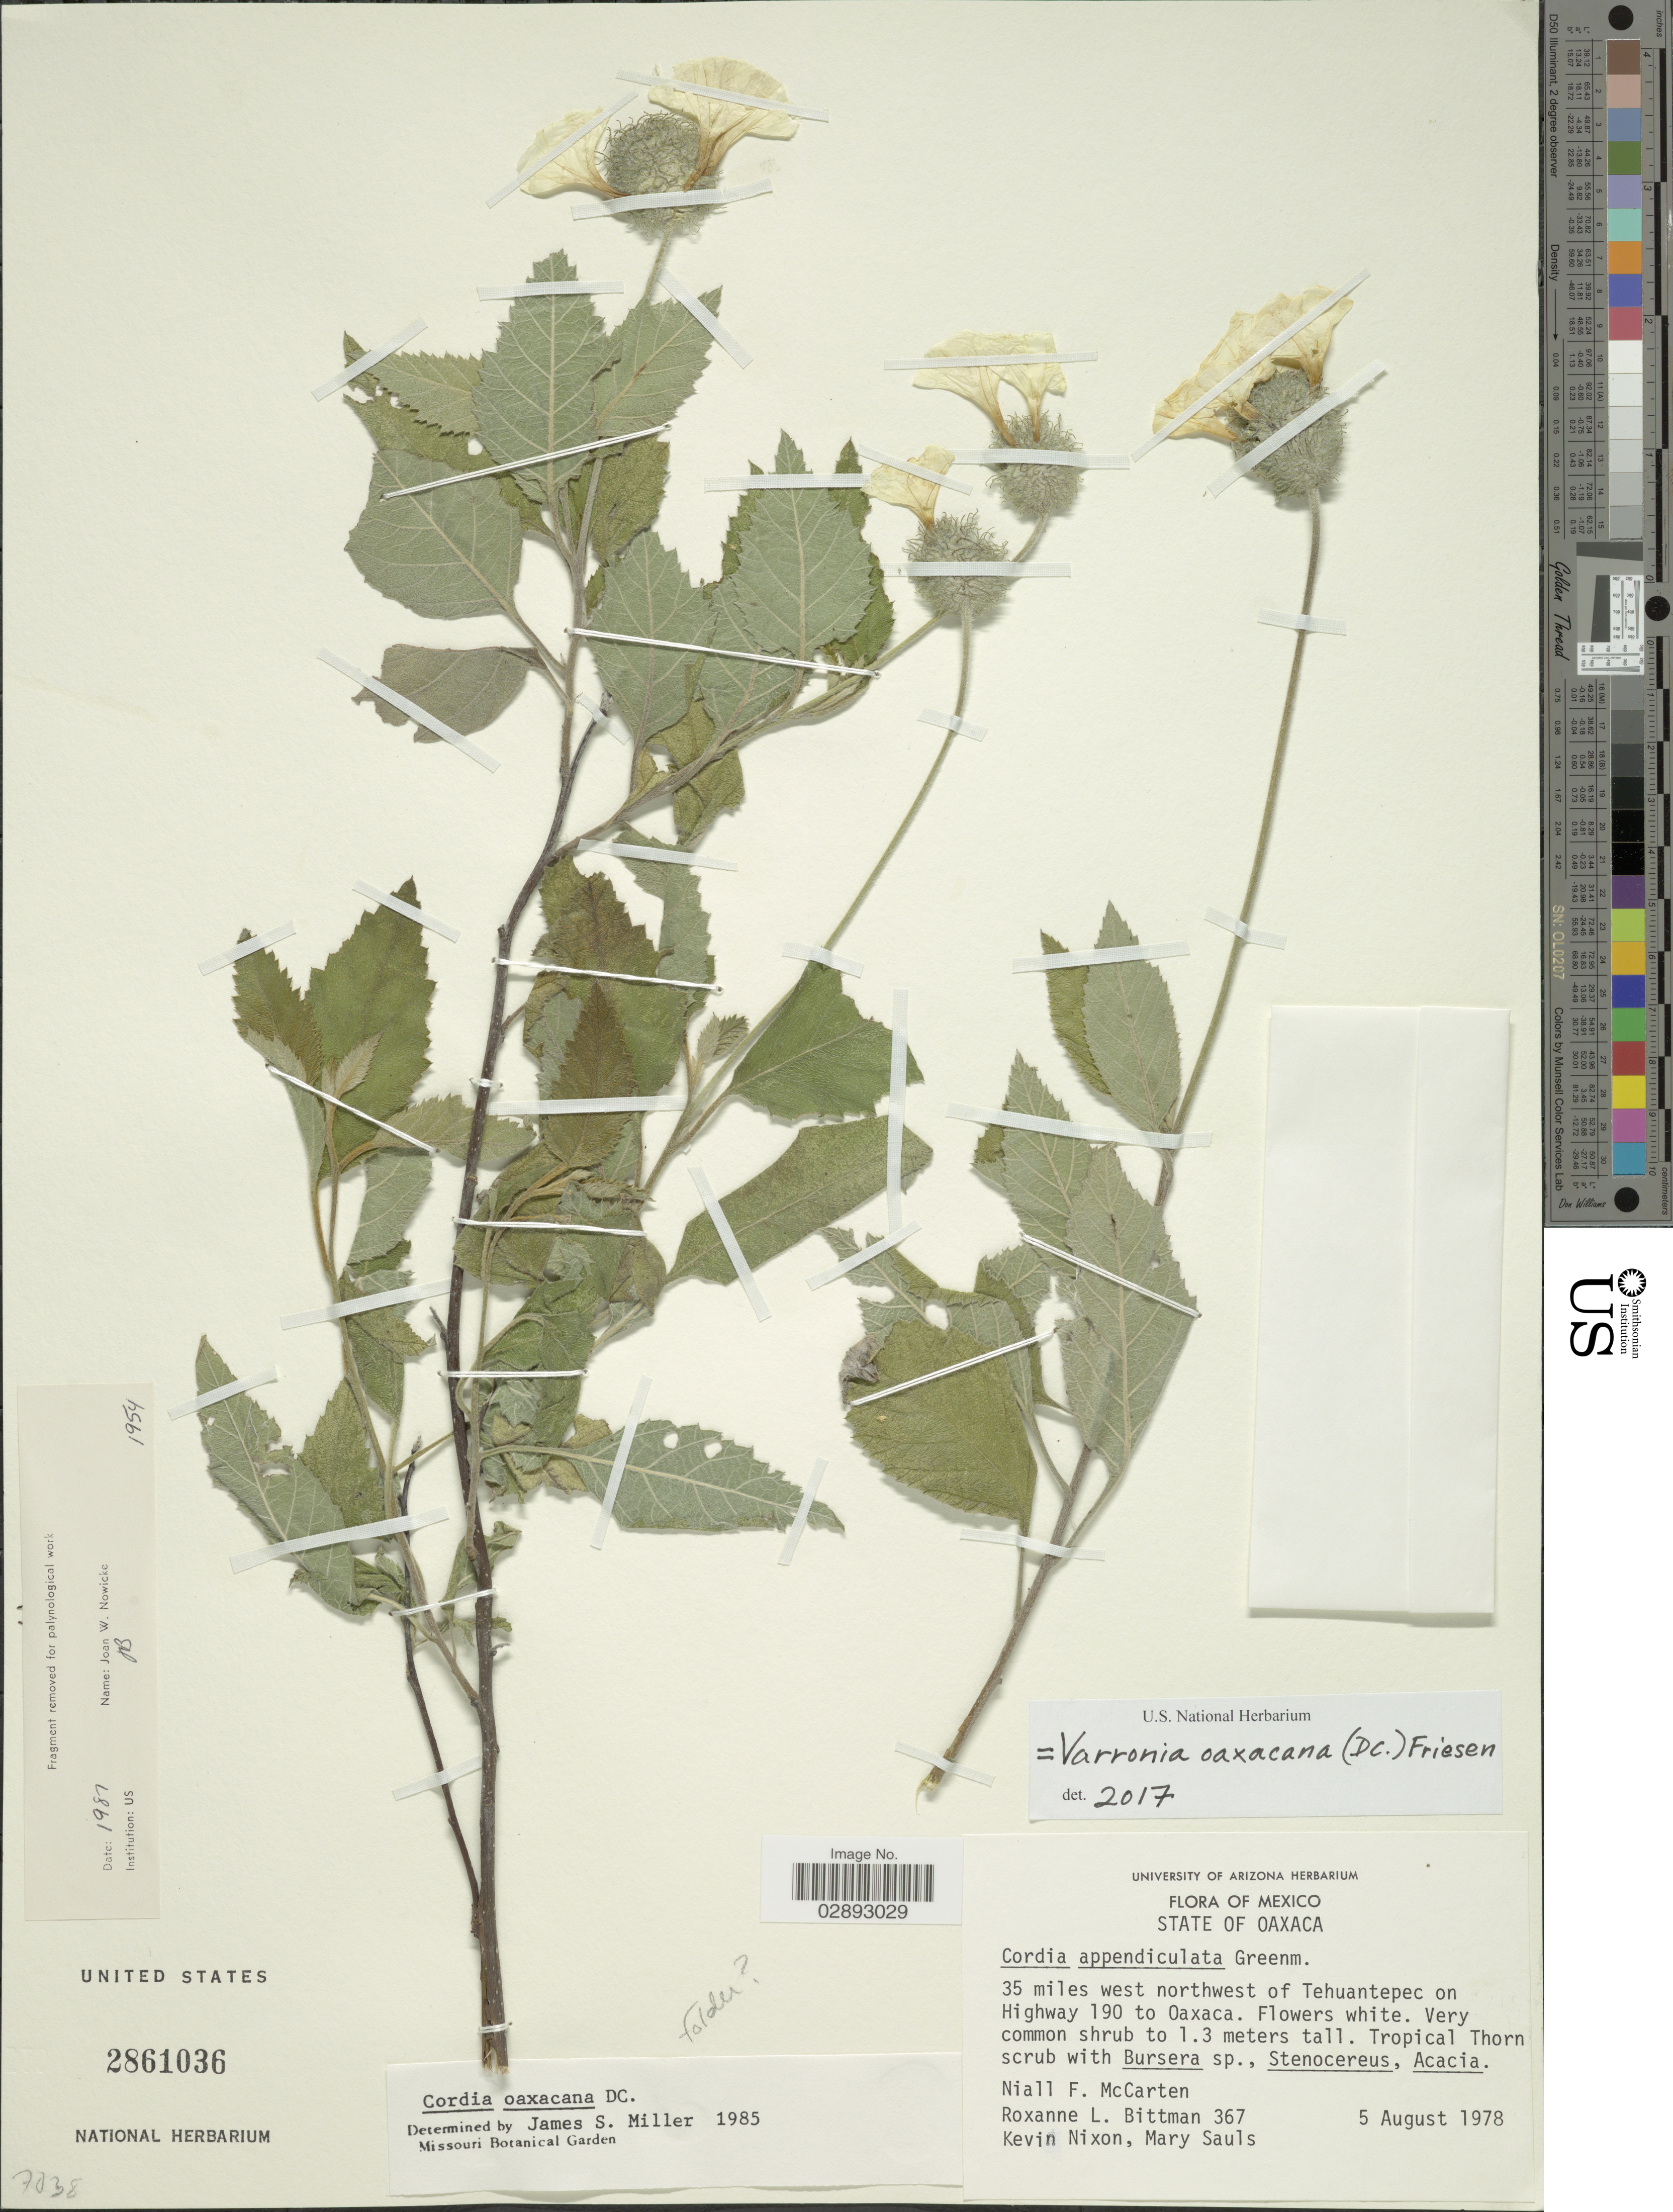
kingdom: Plantae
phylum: Tracheophyta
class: Magnoliopsida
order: Boraginales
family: Cordiaceae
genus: Varronia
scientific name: Varronia oaxacana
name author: (DC.) Friesen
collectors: N. McCarten, R. Bittman, K. Nixon & M. Sauls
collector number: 367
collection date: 1978-08-05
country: Mexico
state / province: Oaxaca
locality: State of Oaxaca. 35 miles west northwest of Tehuantepec on Highway 190 to Oaxaca.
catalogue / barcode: US 2861036